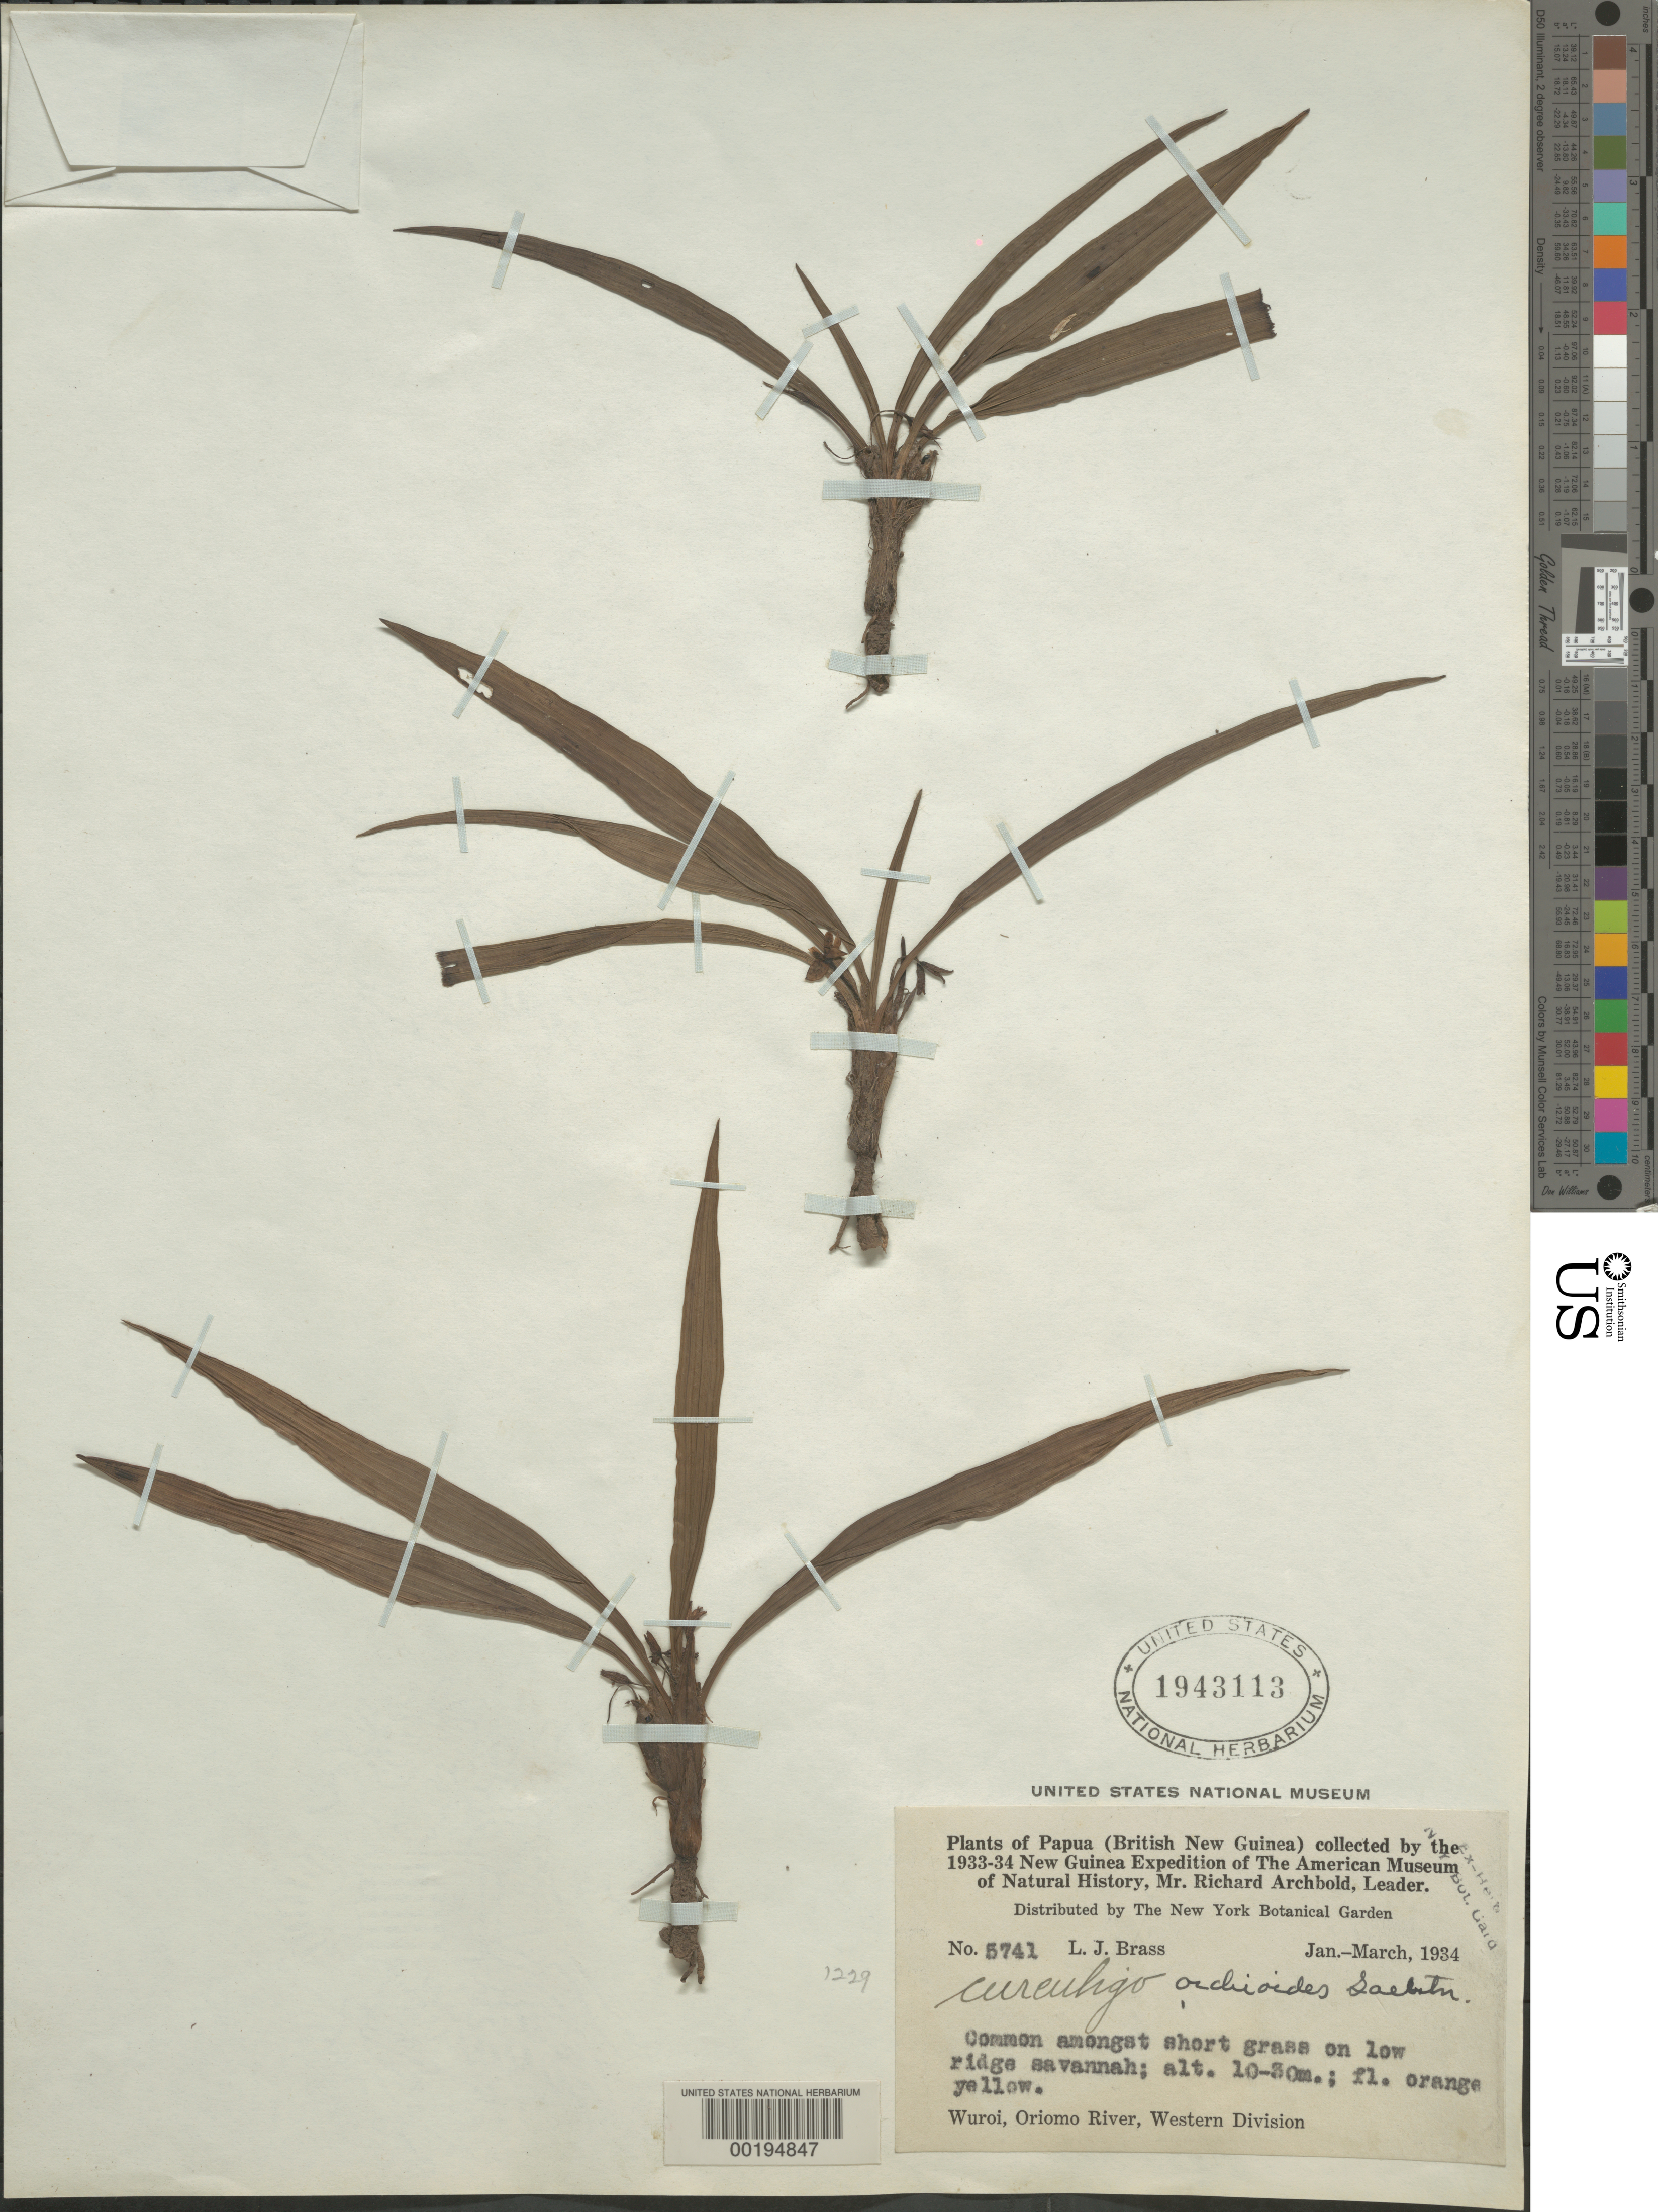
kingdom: Plantae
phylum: Tracheophyta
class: Liliopsida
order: Asparagales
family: Hypoxidaceae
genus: Curculigo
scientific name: Curculigo orchioides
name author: Gaertn.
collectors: L. J. Brass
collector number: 5741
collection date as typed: Jan 1934 to -- Mar 1934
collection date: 1934-01/1934-03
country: Papua New Guinea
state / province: Western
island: New Guinea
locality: Wurdi, oriomo river, western division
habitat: Short grass on low ridge savanna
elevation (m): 10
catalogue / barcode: US 1943113